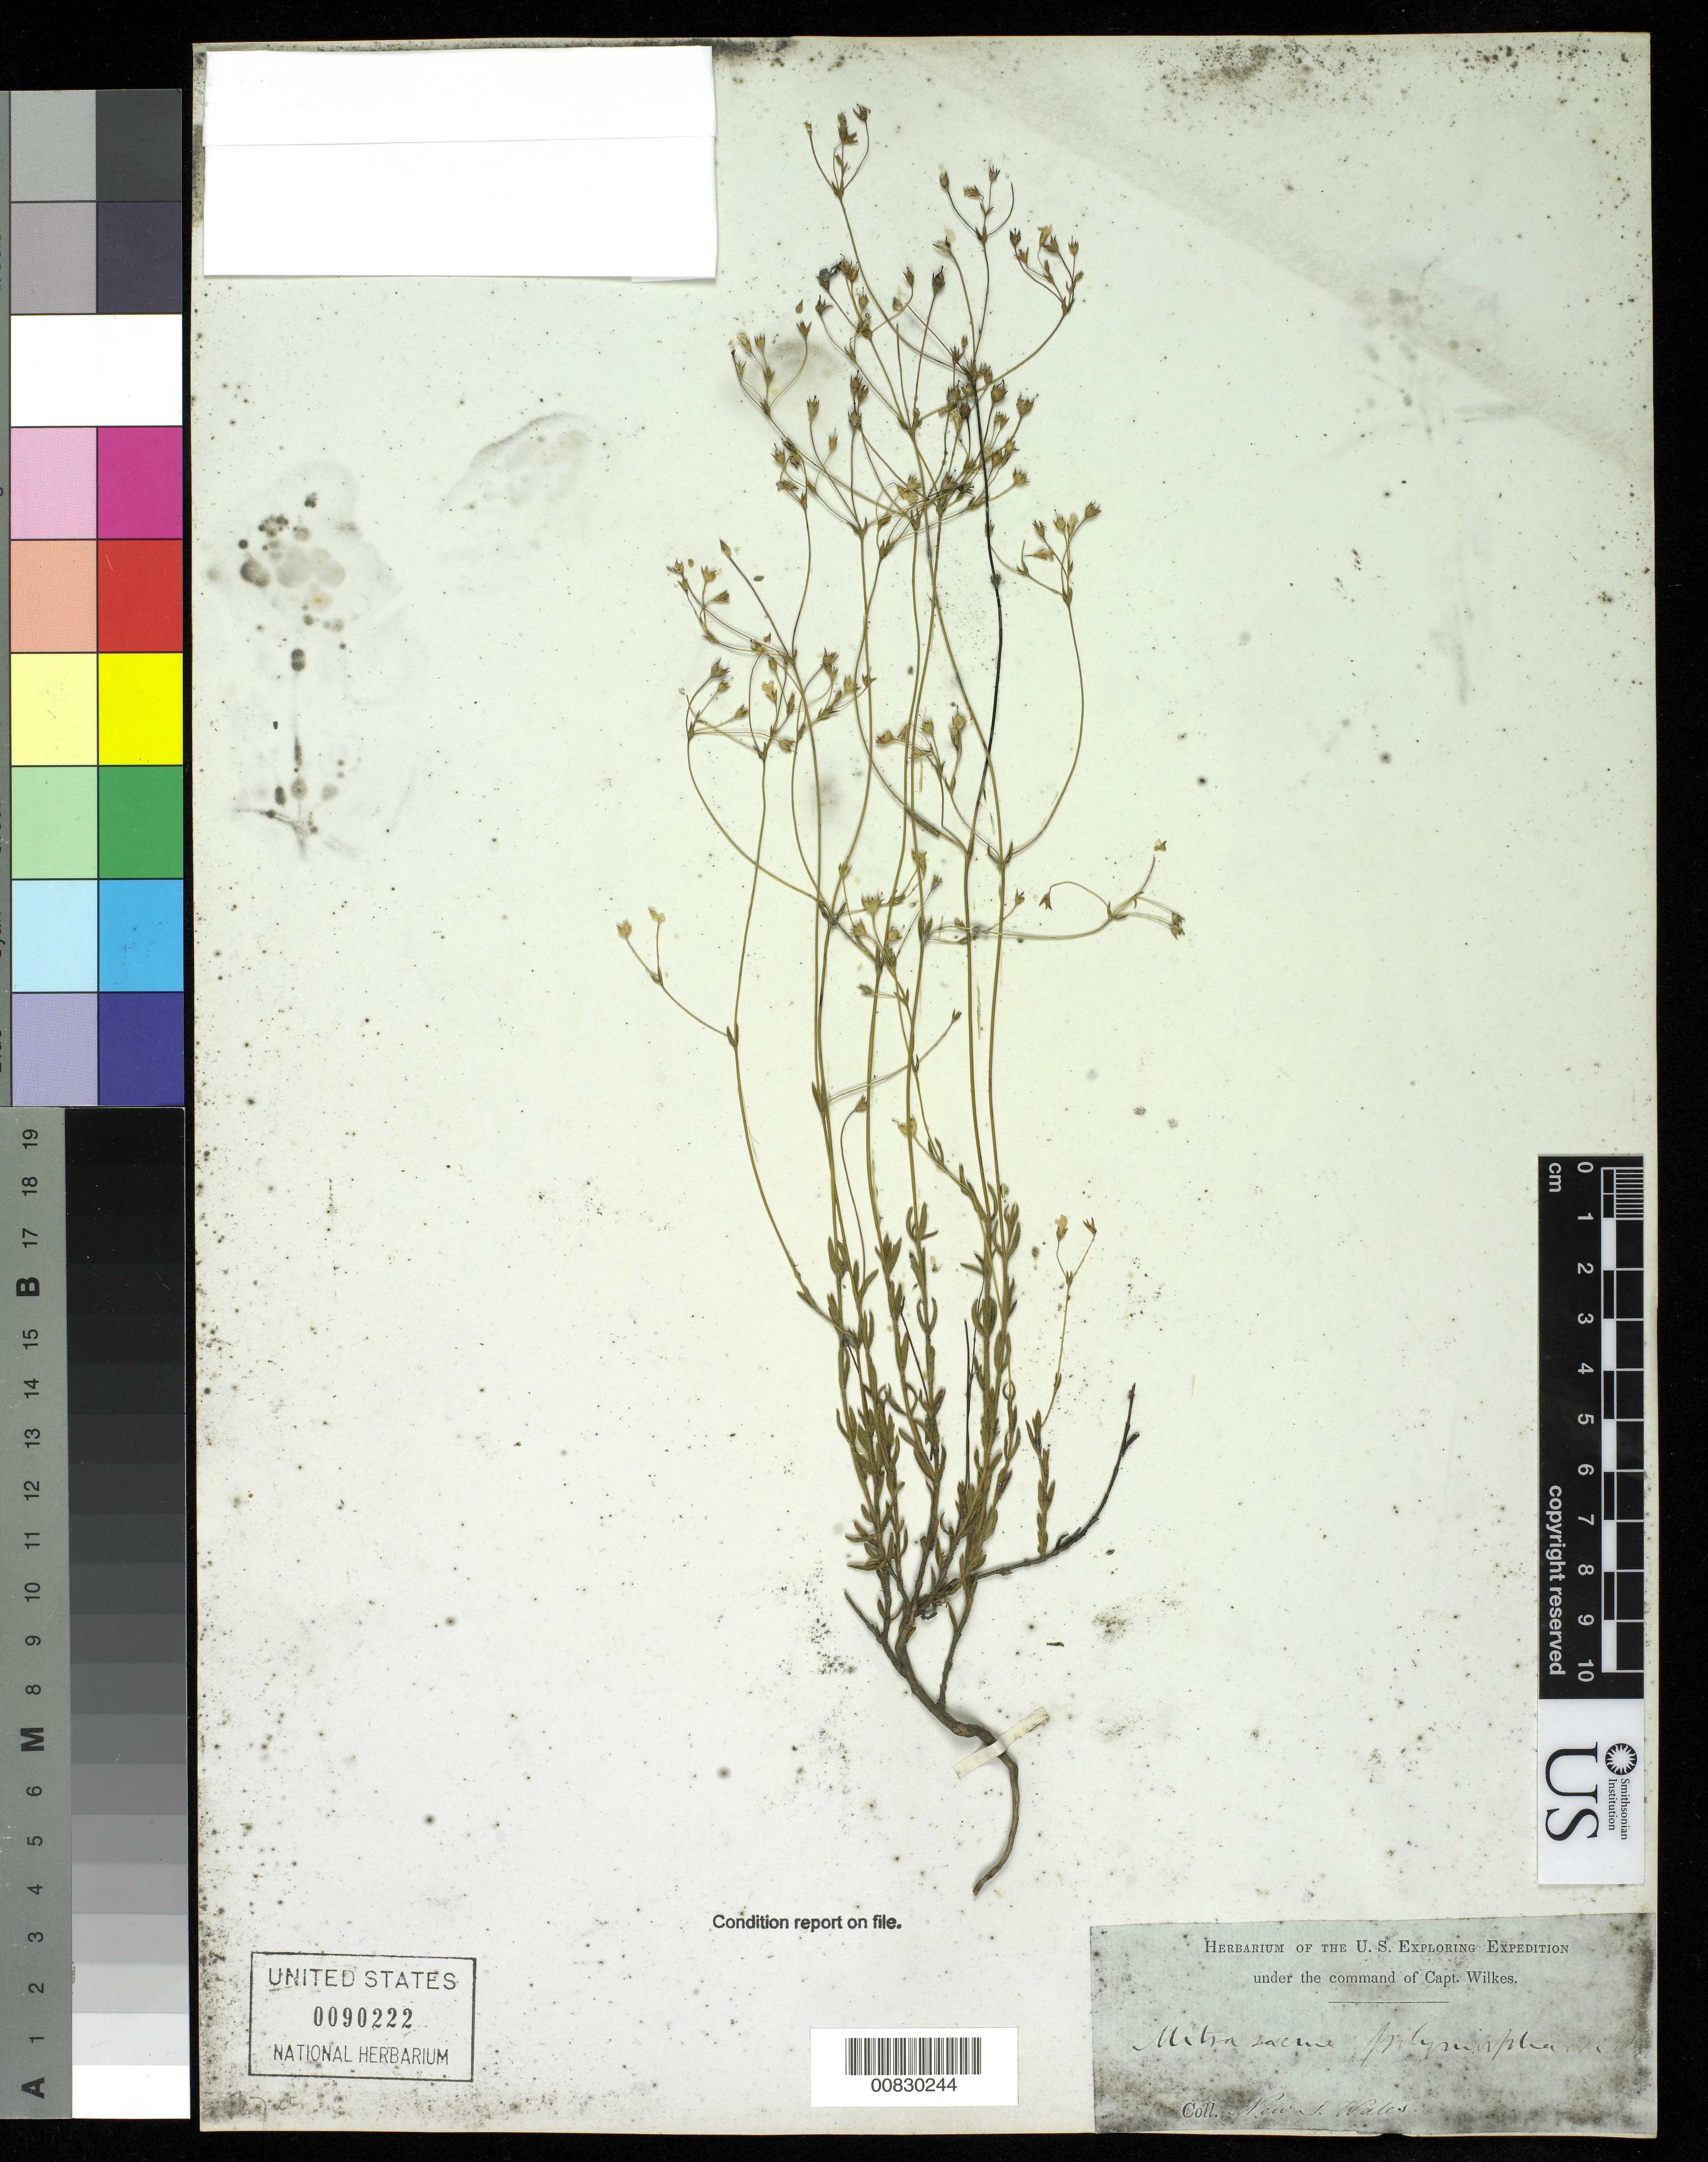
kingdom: Plantae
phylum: Tracheophyta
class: Magnoliopsida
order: Gentianales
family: Loganiaceae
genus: Mitrasacme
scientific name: Mitrasacme polymorpha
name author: R. Br.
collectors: Wilkes Explor. Exped.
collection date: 1838/1842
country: Australia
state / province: New South Wales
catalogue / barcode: US 90222